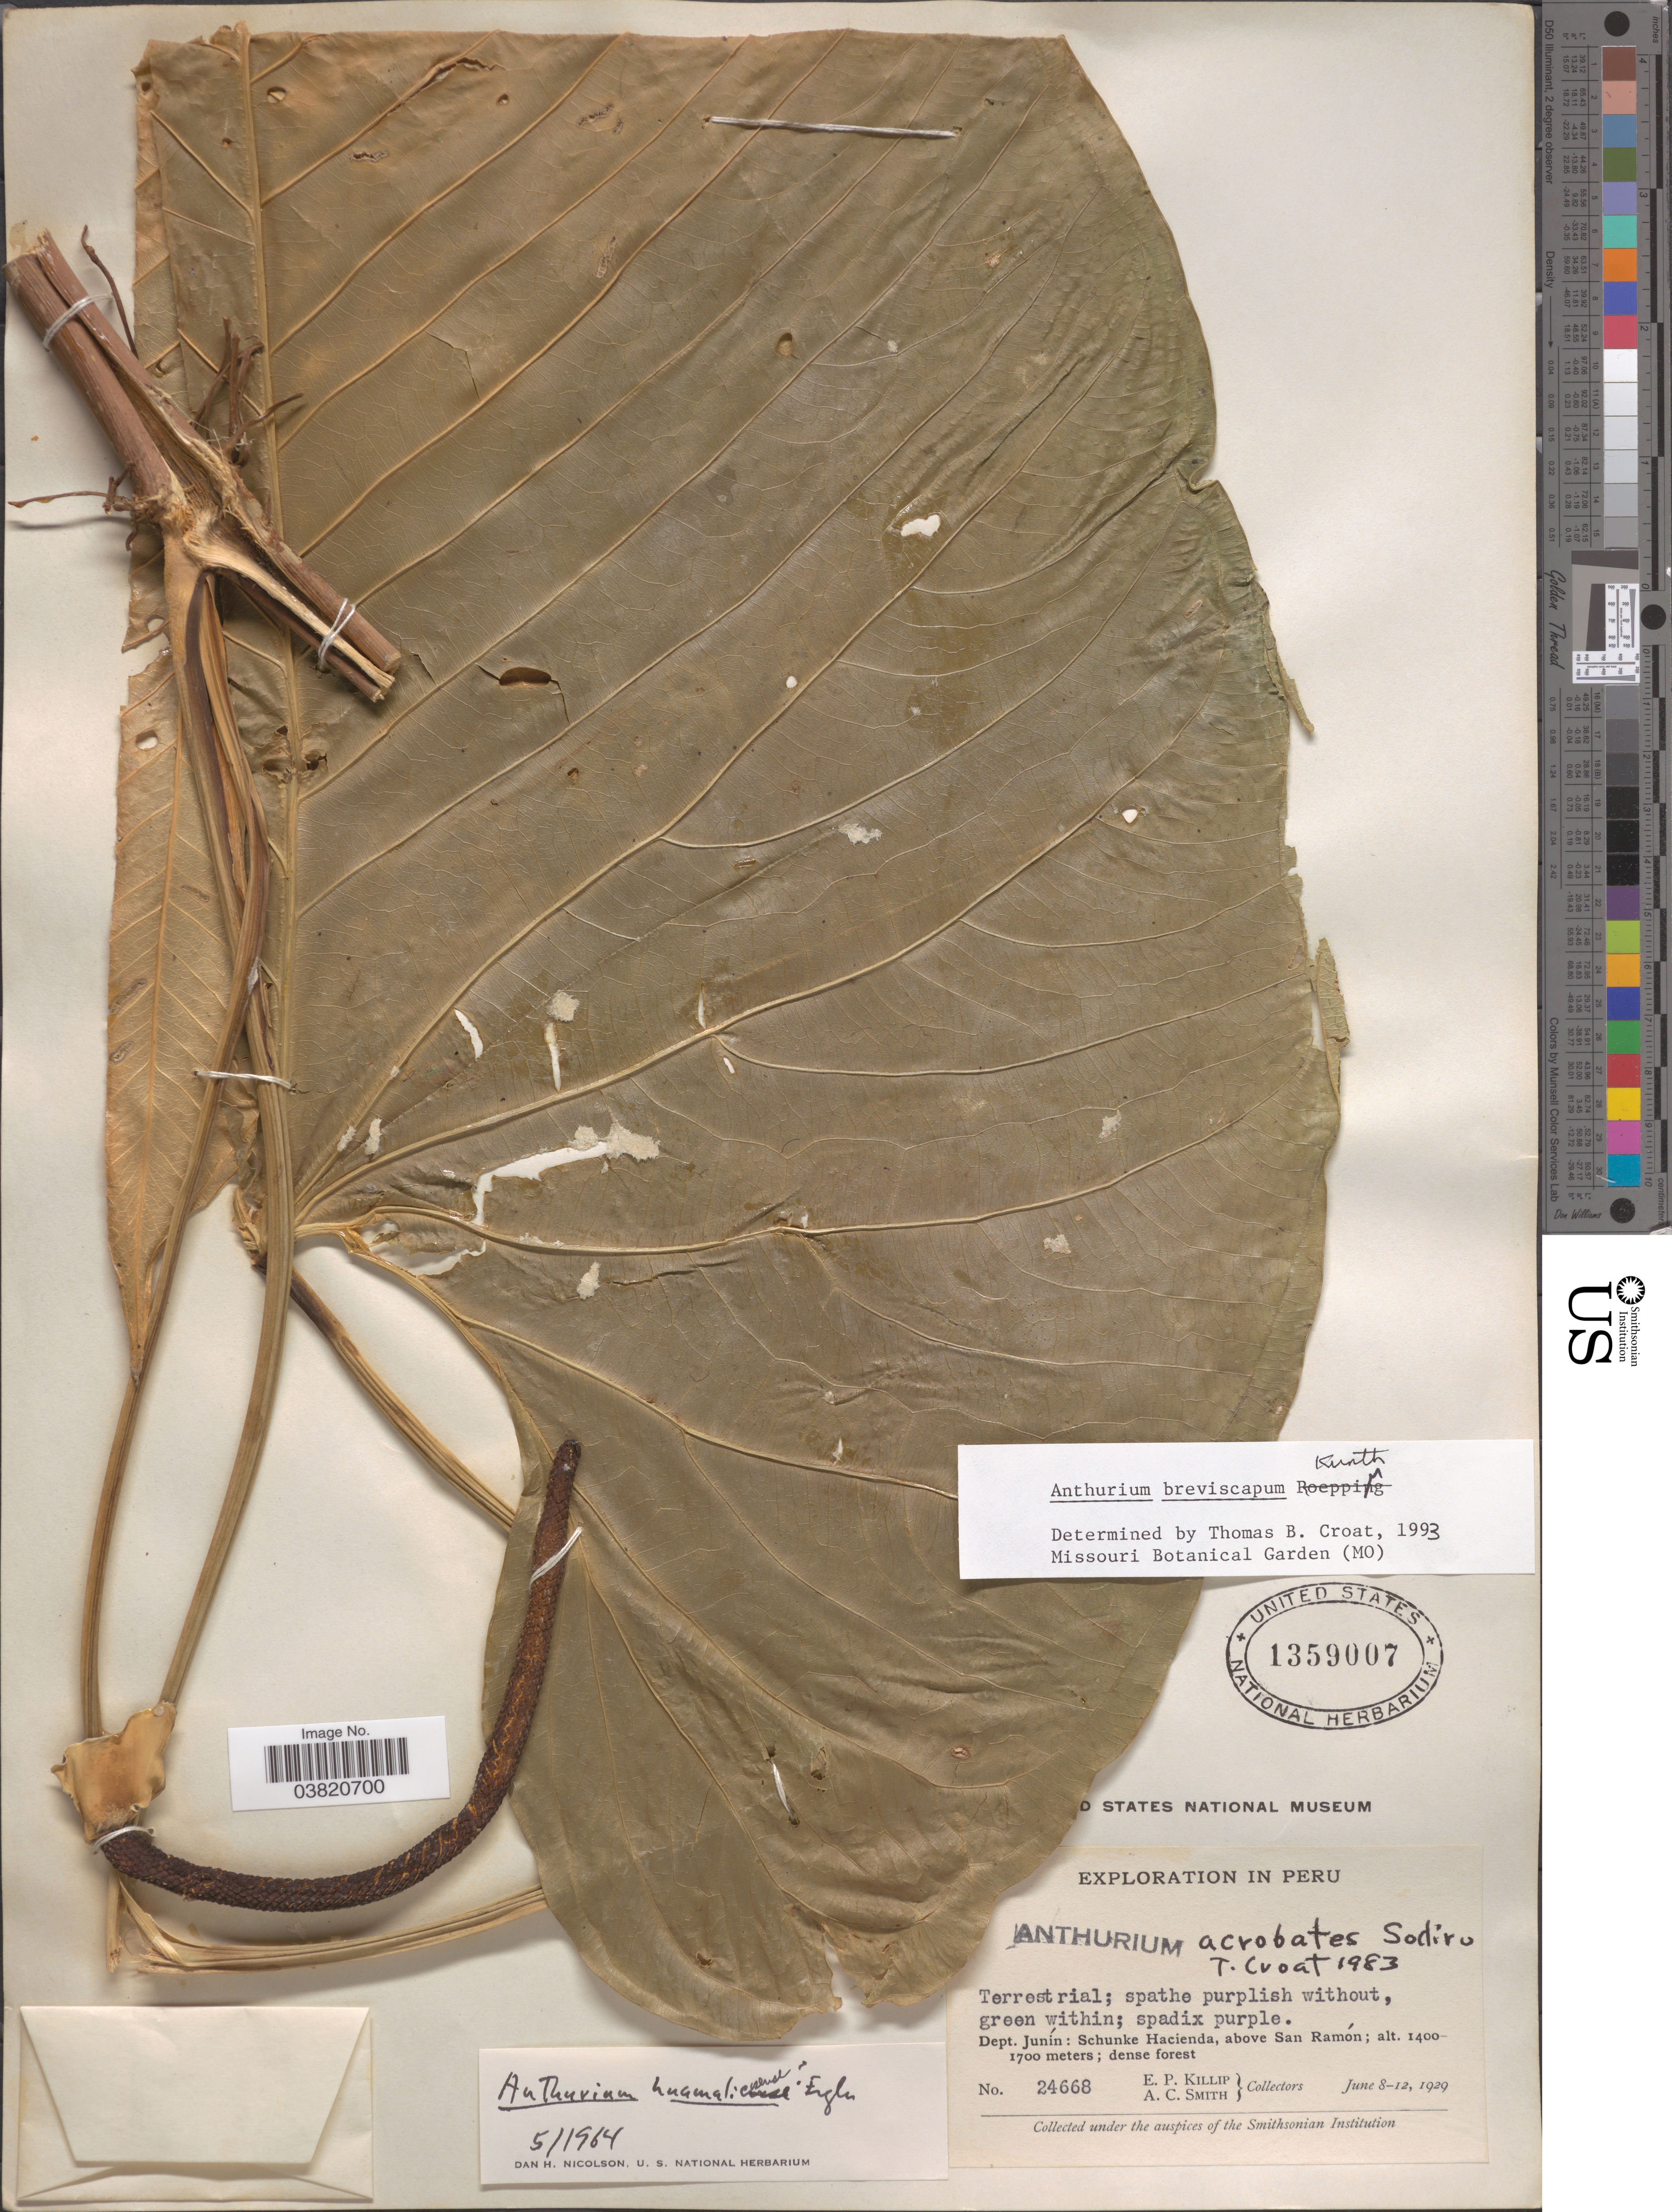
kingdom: Plantae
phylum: Tracheophyta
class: Liliopsida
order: Alismatales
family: Araceae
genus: Anthurium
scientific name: Anthurium breviscapum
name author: Kunth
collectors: E. P. Killip & A. C. Smith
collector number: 24668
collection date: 1929-06-08/1929-06-12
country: Peru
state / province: Junín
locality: Dept. Junín: Schunke Hacienda, above San Ramón.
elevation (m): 1400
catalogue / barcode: US 1359007